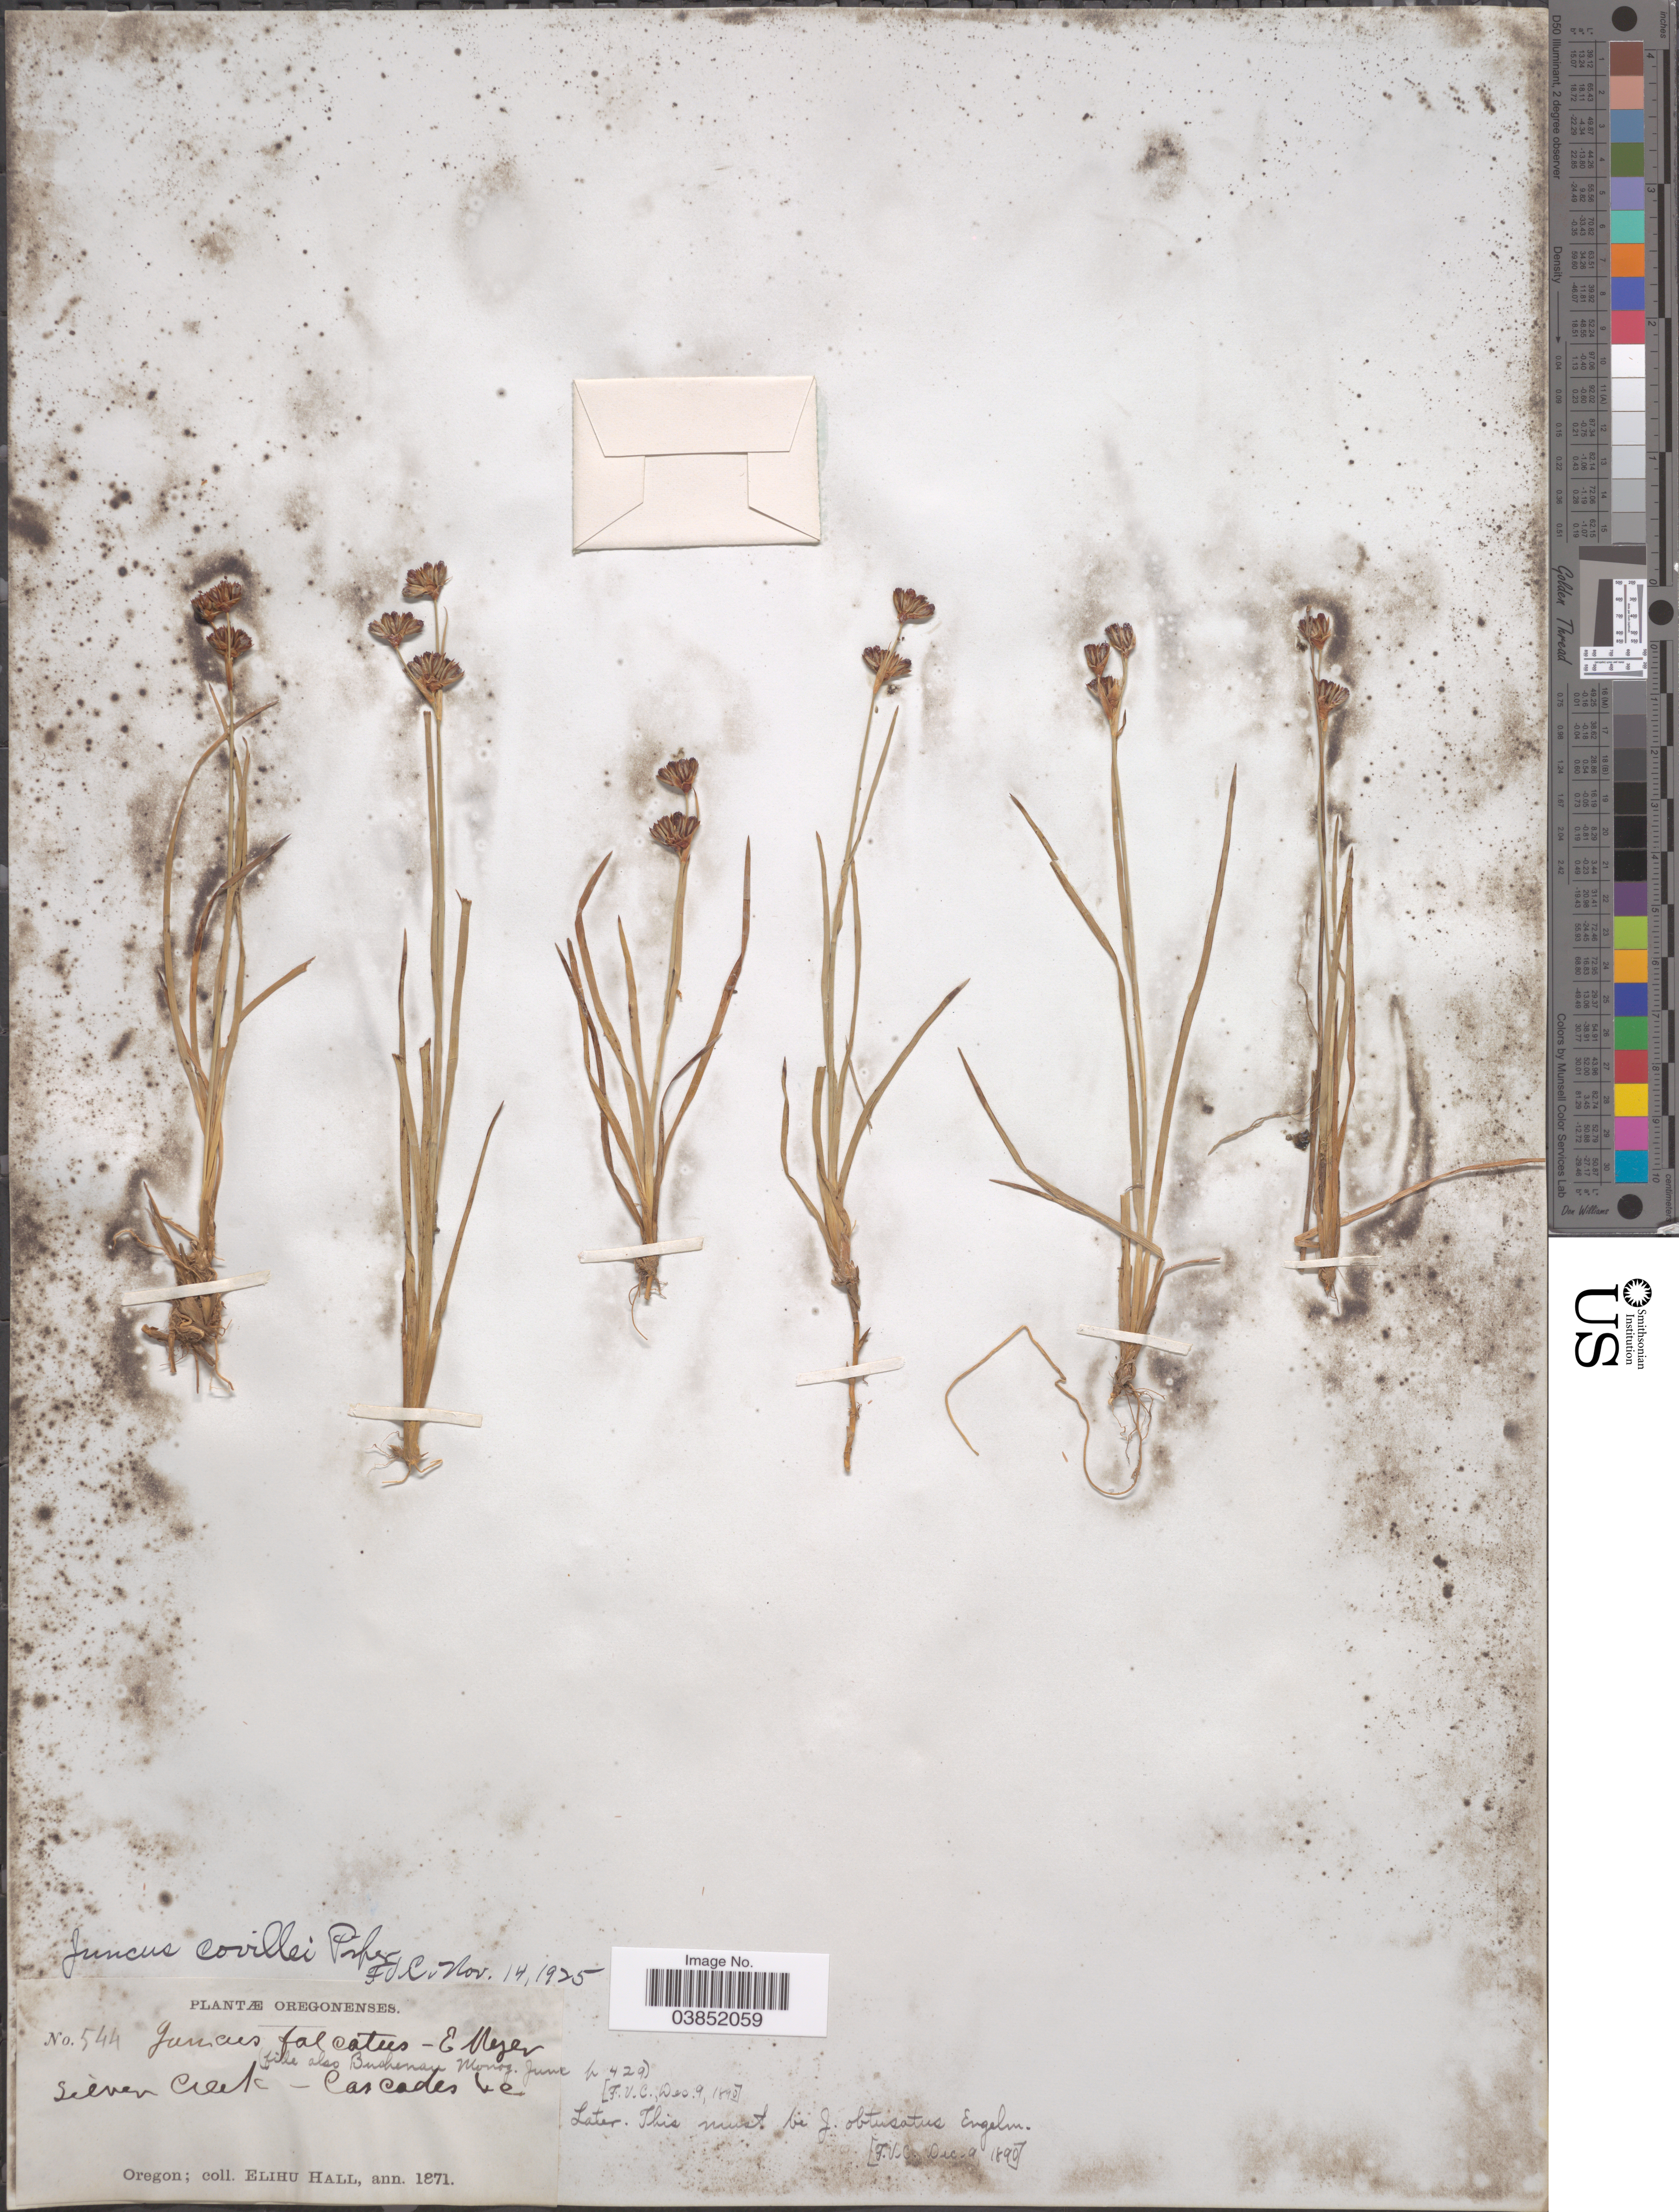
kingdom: Plantae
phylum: Tracheophyta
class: Liliopsida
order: Poales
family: Juncaceae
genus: Juncus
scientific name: Juncus covillei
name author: Piper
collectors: E. Hall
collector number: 544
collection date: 1871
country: United States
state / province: Oregon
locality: Silver Creek - Cascades Co.